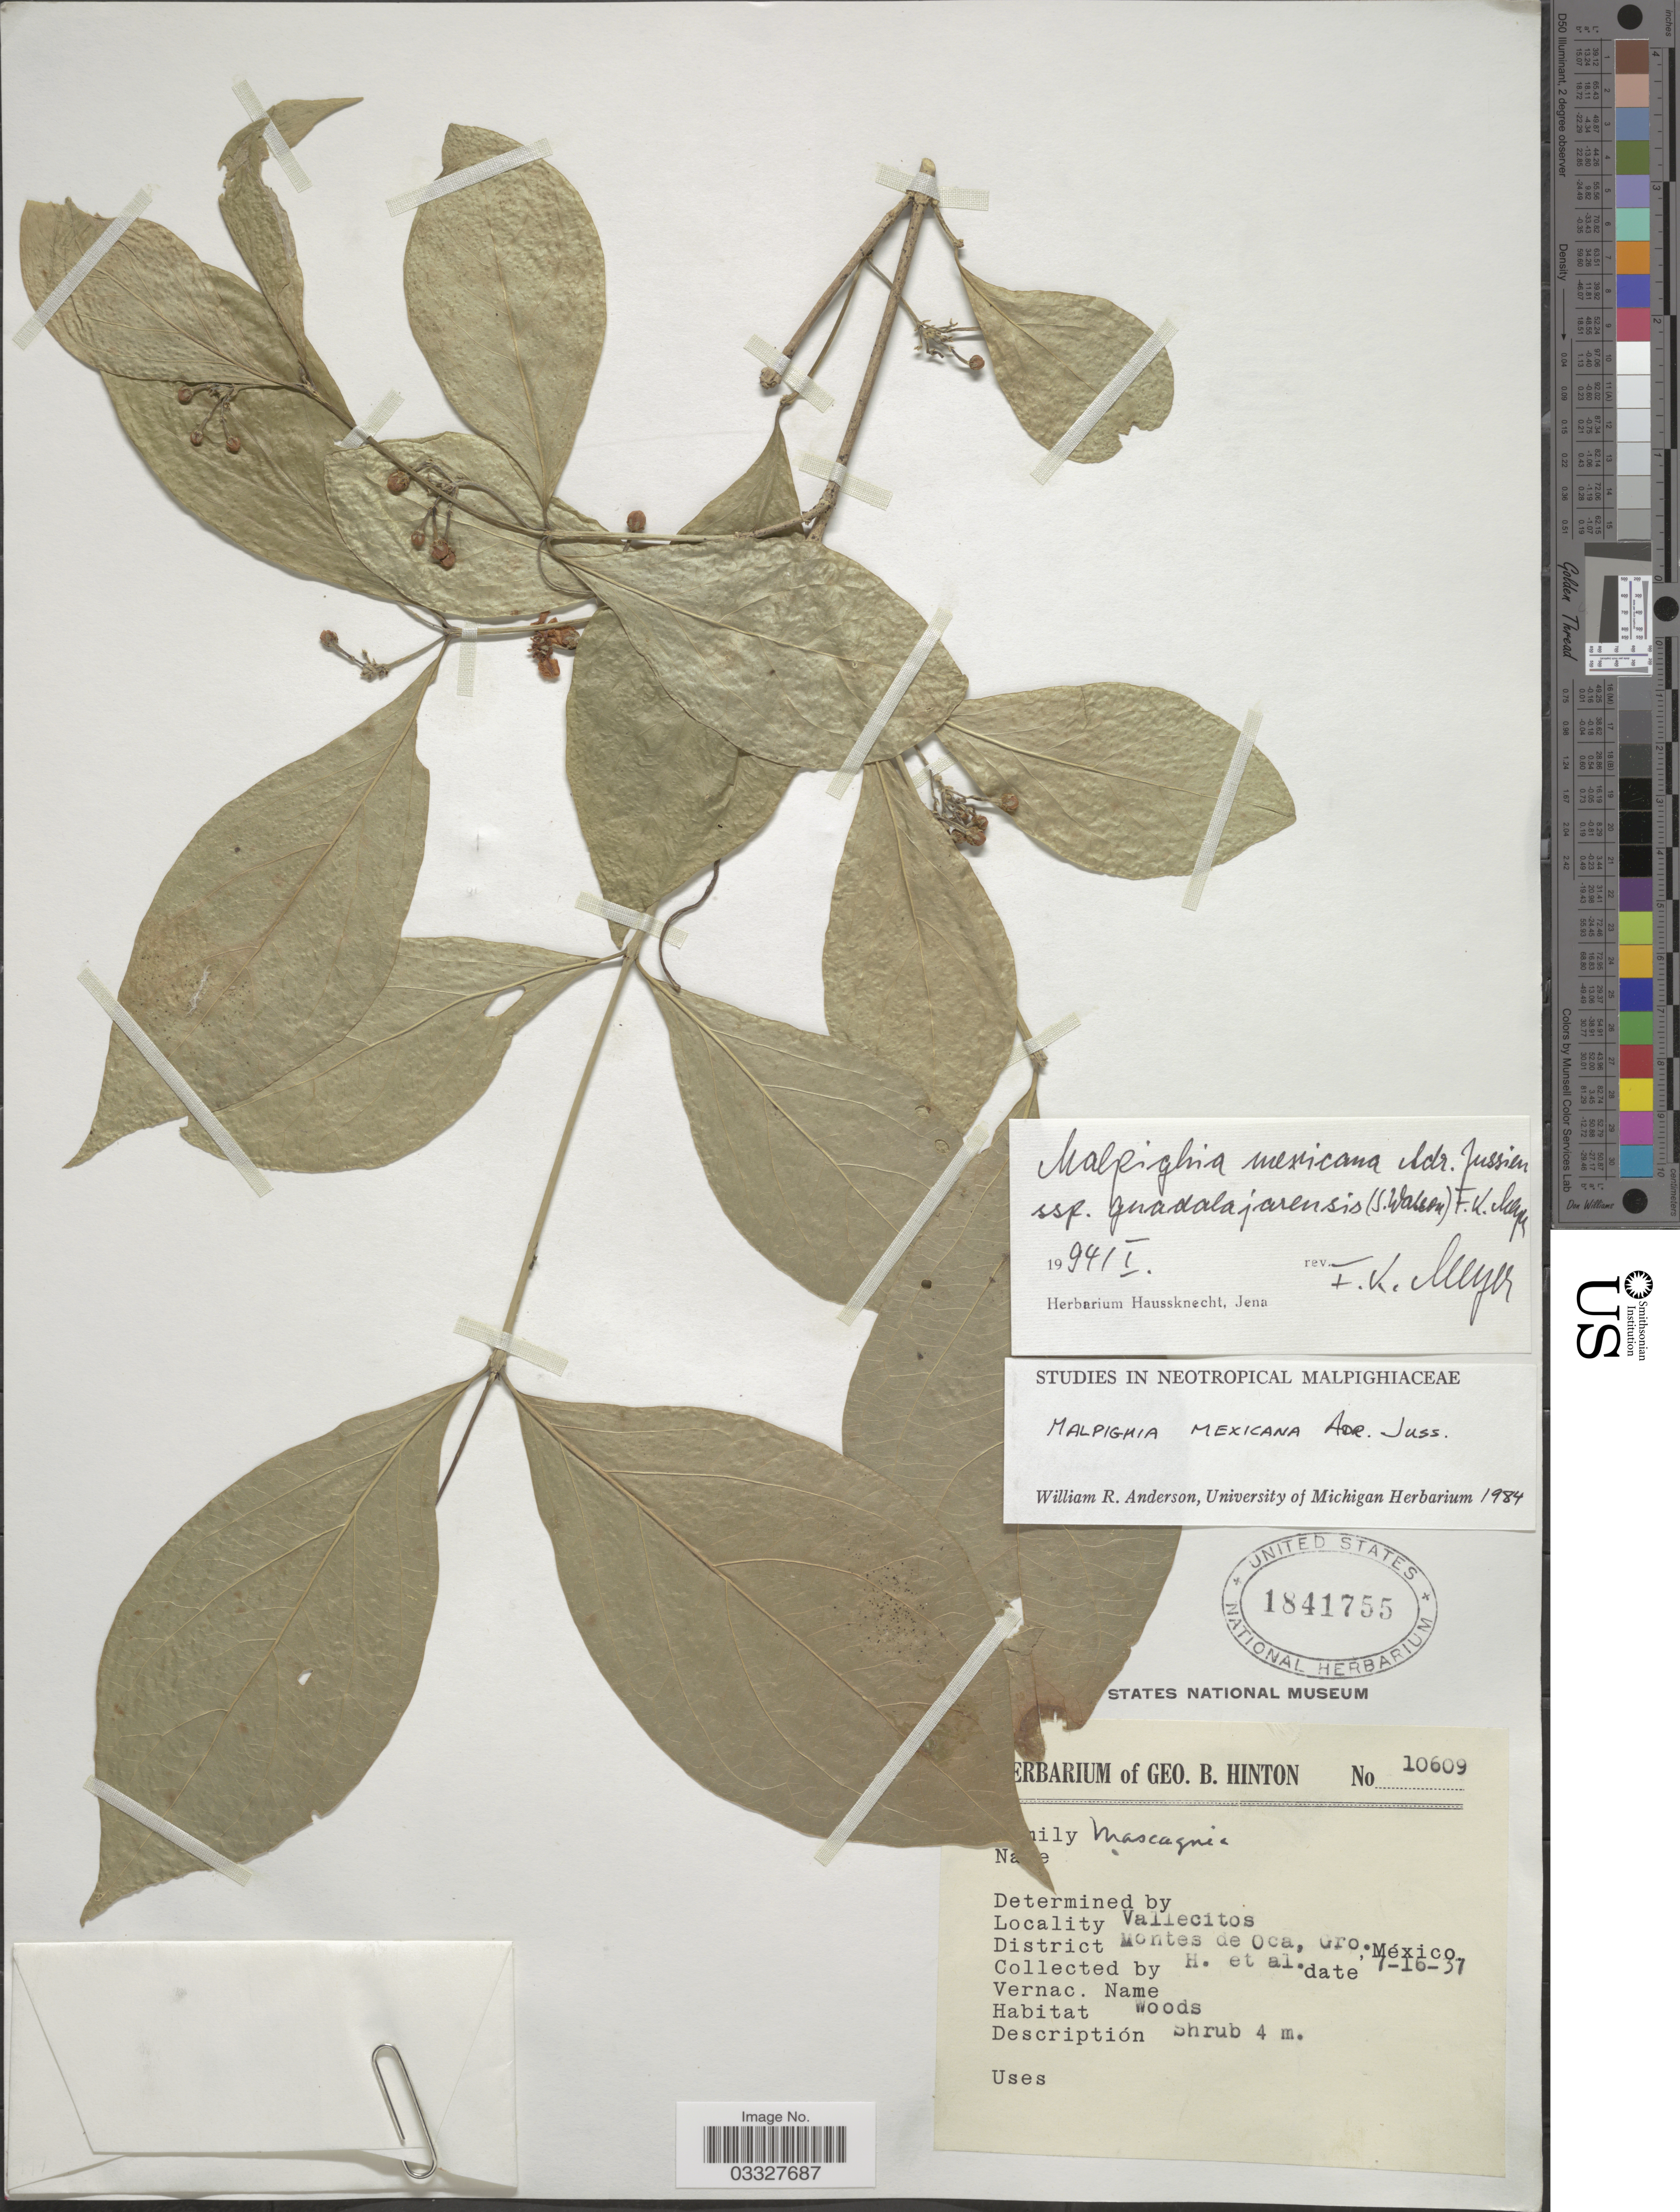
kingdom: Plantae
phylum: Tracheophyta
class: Magnoliopsida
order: Malpighiales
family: Malpighiaceae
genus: Malpighia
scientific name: Malpighia mexicana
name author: A. Juss.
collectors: G. B. Hinton & et al.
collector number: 10609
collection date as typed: Transcribed d/m/y: 16/7/37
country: Mexico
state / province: Guerrero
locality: Vallecitos, District Montes de Oca.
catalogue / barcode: US 1841755